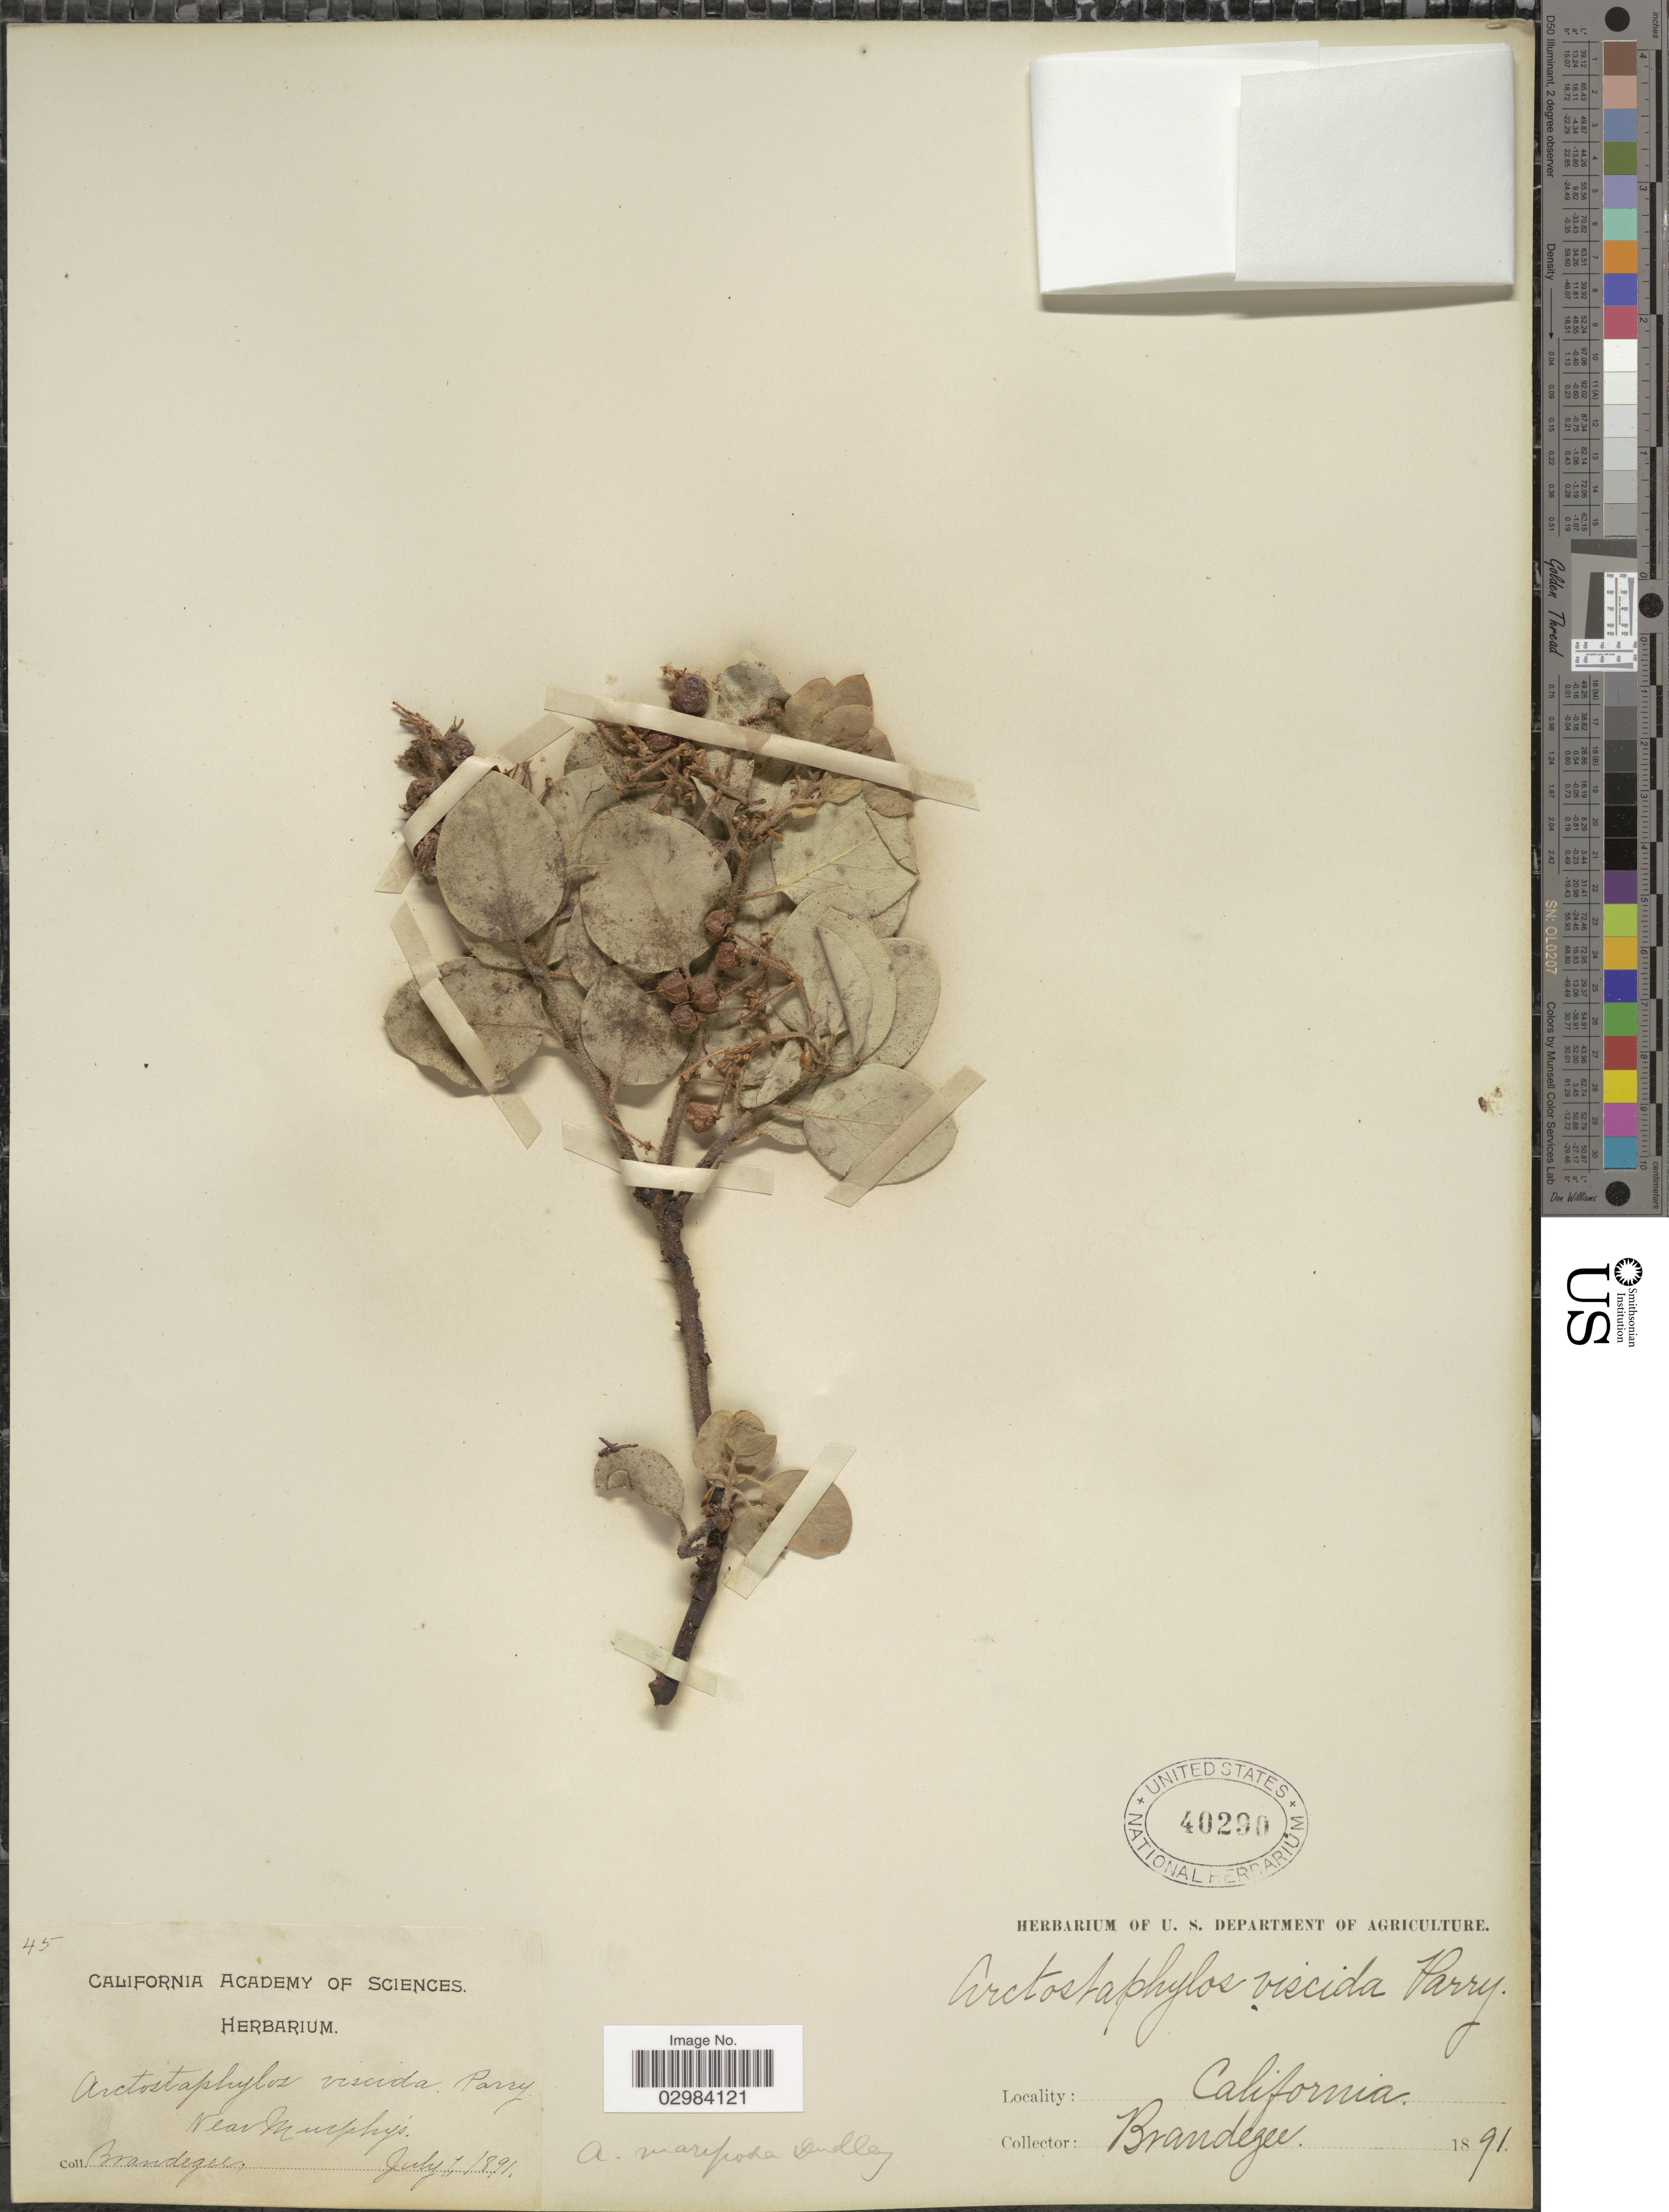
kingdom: Plantae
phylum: Tracheophyta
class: Magnoliopsida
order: Ericales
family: Ericaceae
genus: Arctostaphylos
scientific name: Arctostaphylos mariposa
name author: Dudley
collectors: -- Brandegee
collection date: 1891-07-07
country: United States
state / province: California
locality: Near Murphys.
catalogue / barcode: US 40290